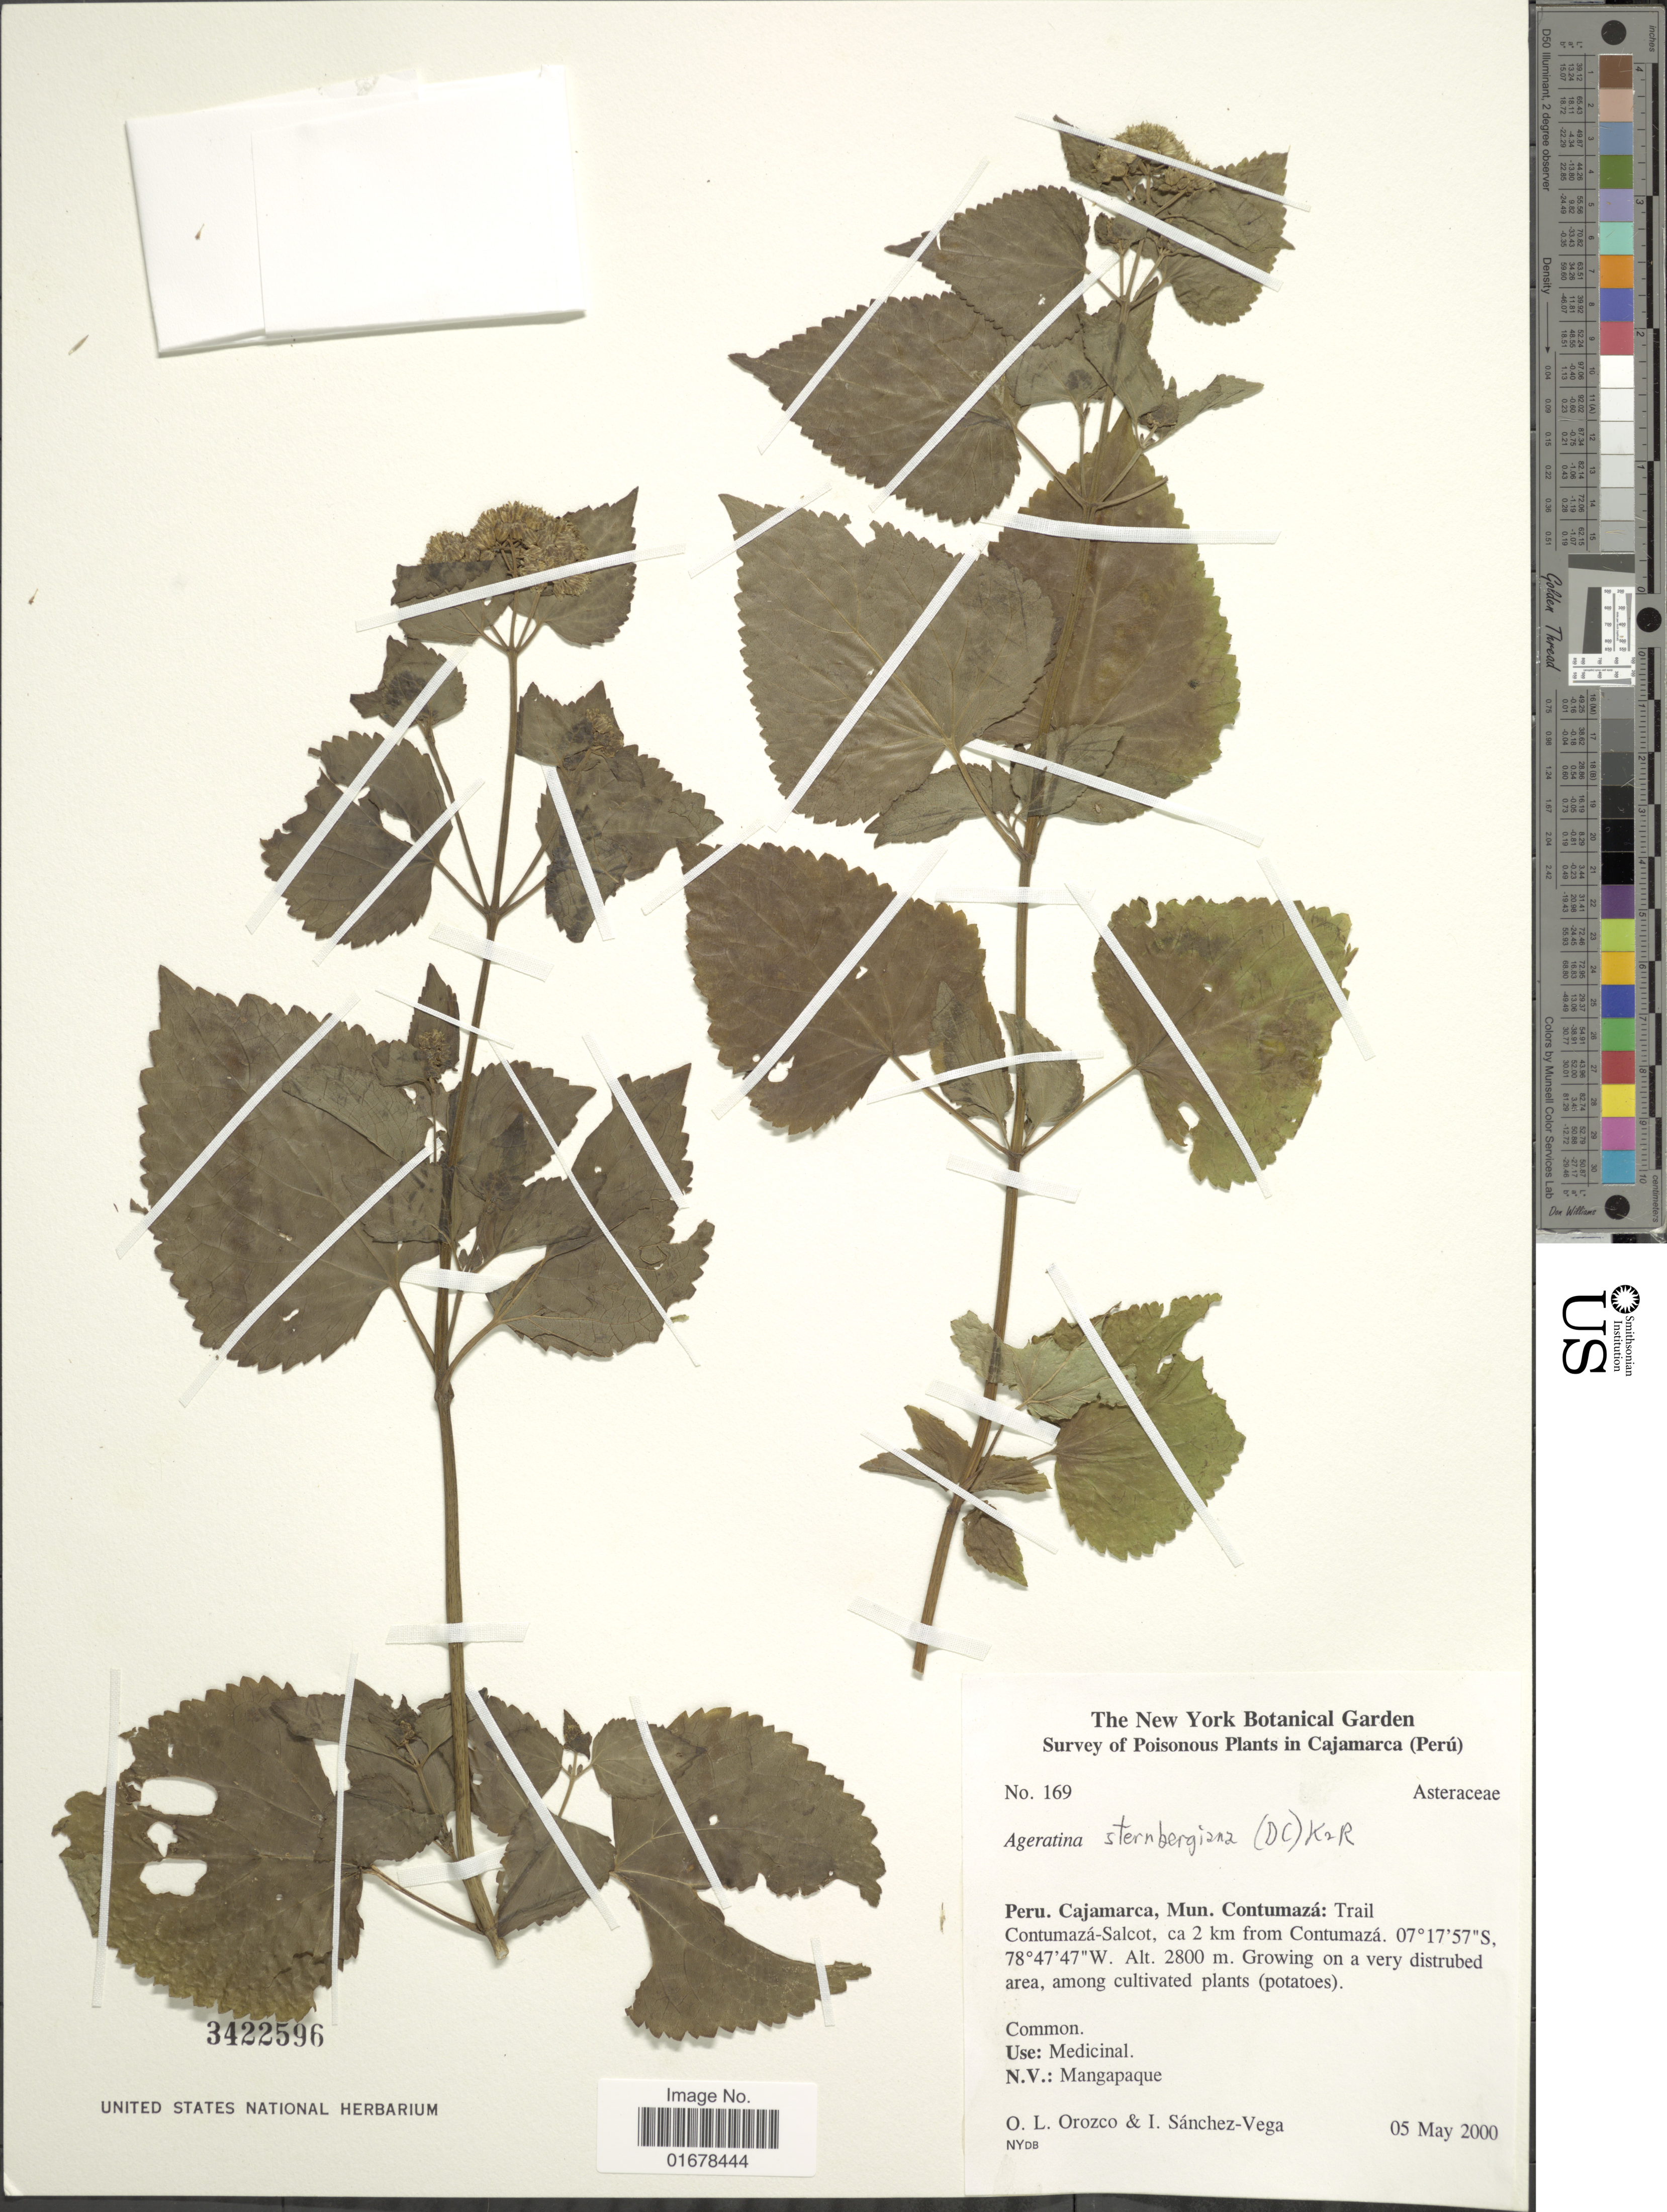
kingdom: Plantae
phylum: Tracheophyta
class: Magnoliopsida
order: Asterales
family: Asteraceae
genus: Ageratina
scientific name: Ageratina sternbergiana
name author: (DC.) R.M. King & H. Rob.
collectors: O. Orozco & I. Sánchez-Vega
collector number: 169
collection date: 2000-05-05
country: Peru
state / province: Cajamarca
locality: Cajamarca, Mun;. Contumaza: Trail Contumaza-Salcot, 2 km from Contumaza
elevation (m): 2800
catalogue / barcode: US 3422596